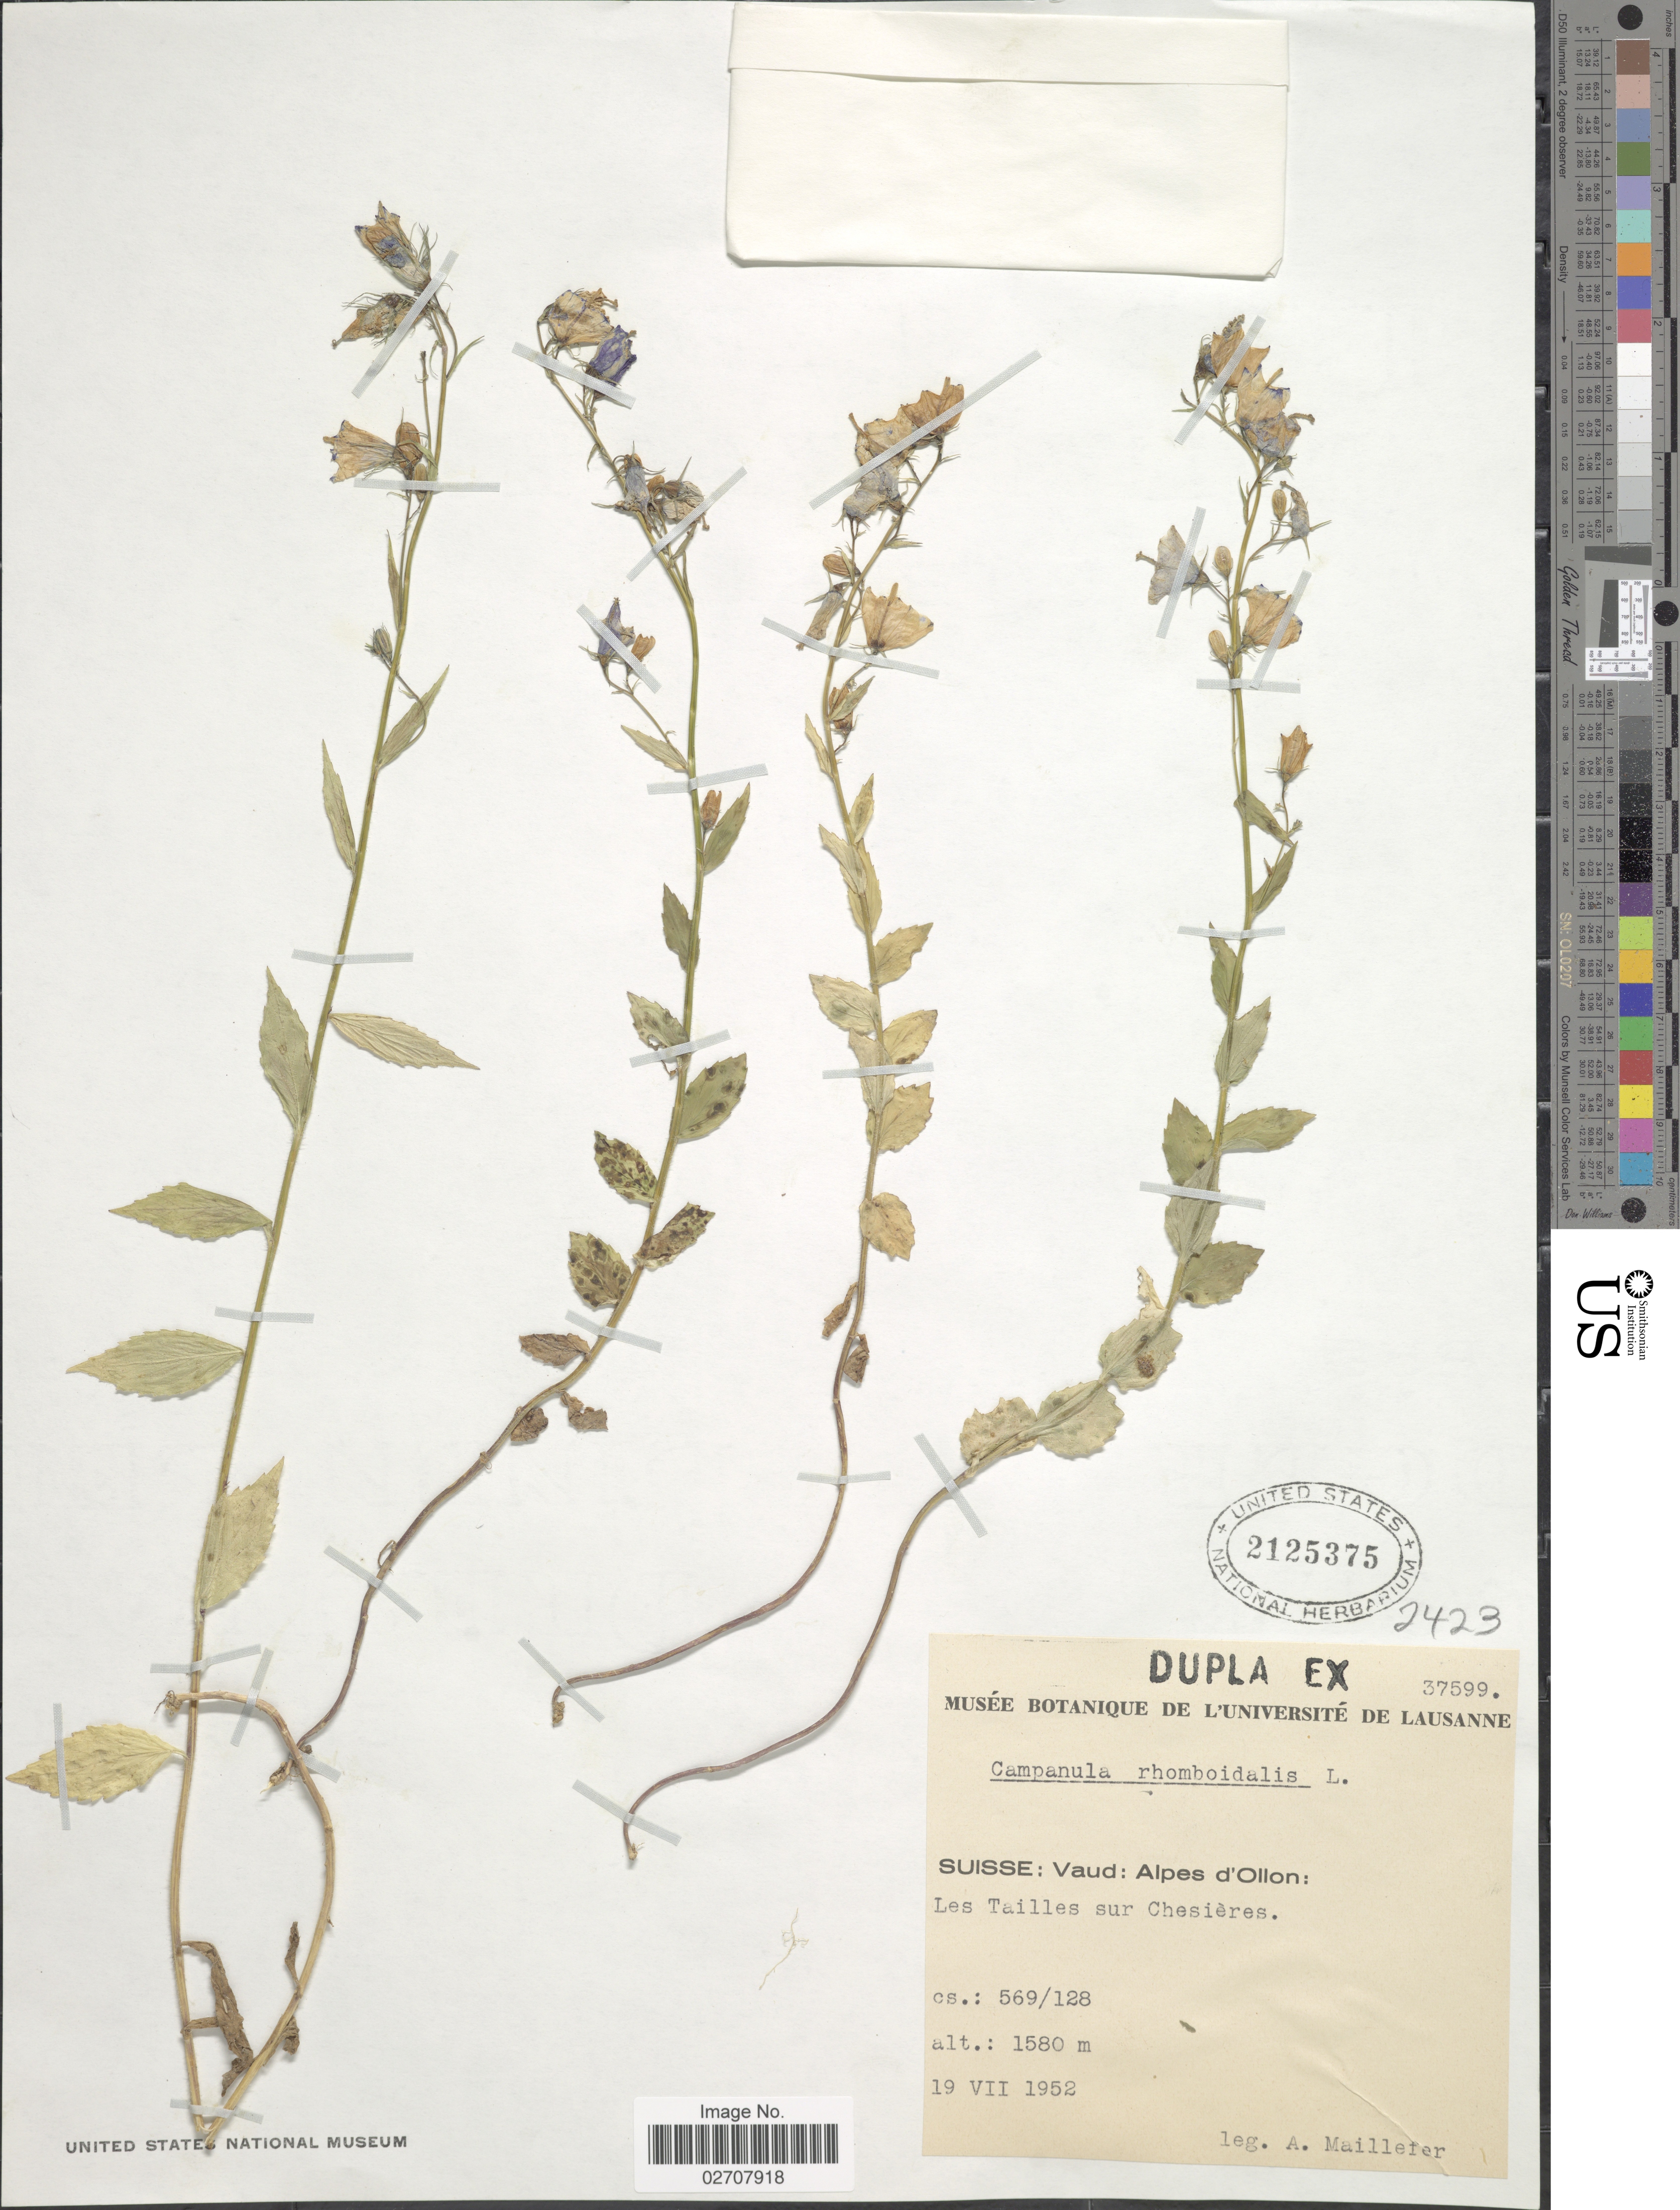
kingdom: Plantae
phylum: Tracheophyta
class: Magnoliopsida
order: Asterales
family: Campanulaceae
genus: Campanula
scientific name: Campanula rhomboidalis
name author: L.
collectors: A. Maillefer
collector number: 37599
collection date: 1952-07-19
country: Switzerland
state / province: Vaud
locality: Suisse: Vaud: Alpes d'Ollon: Les Tailles sur Chesieres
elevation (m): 1580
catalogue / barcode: US 2125375